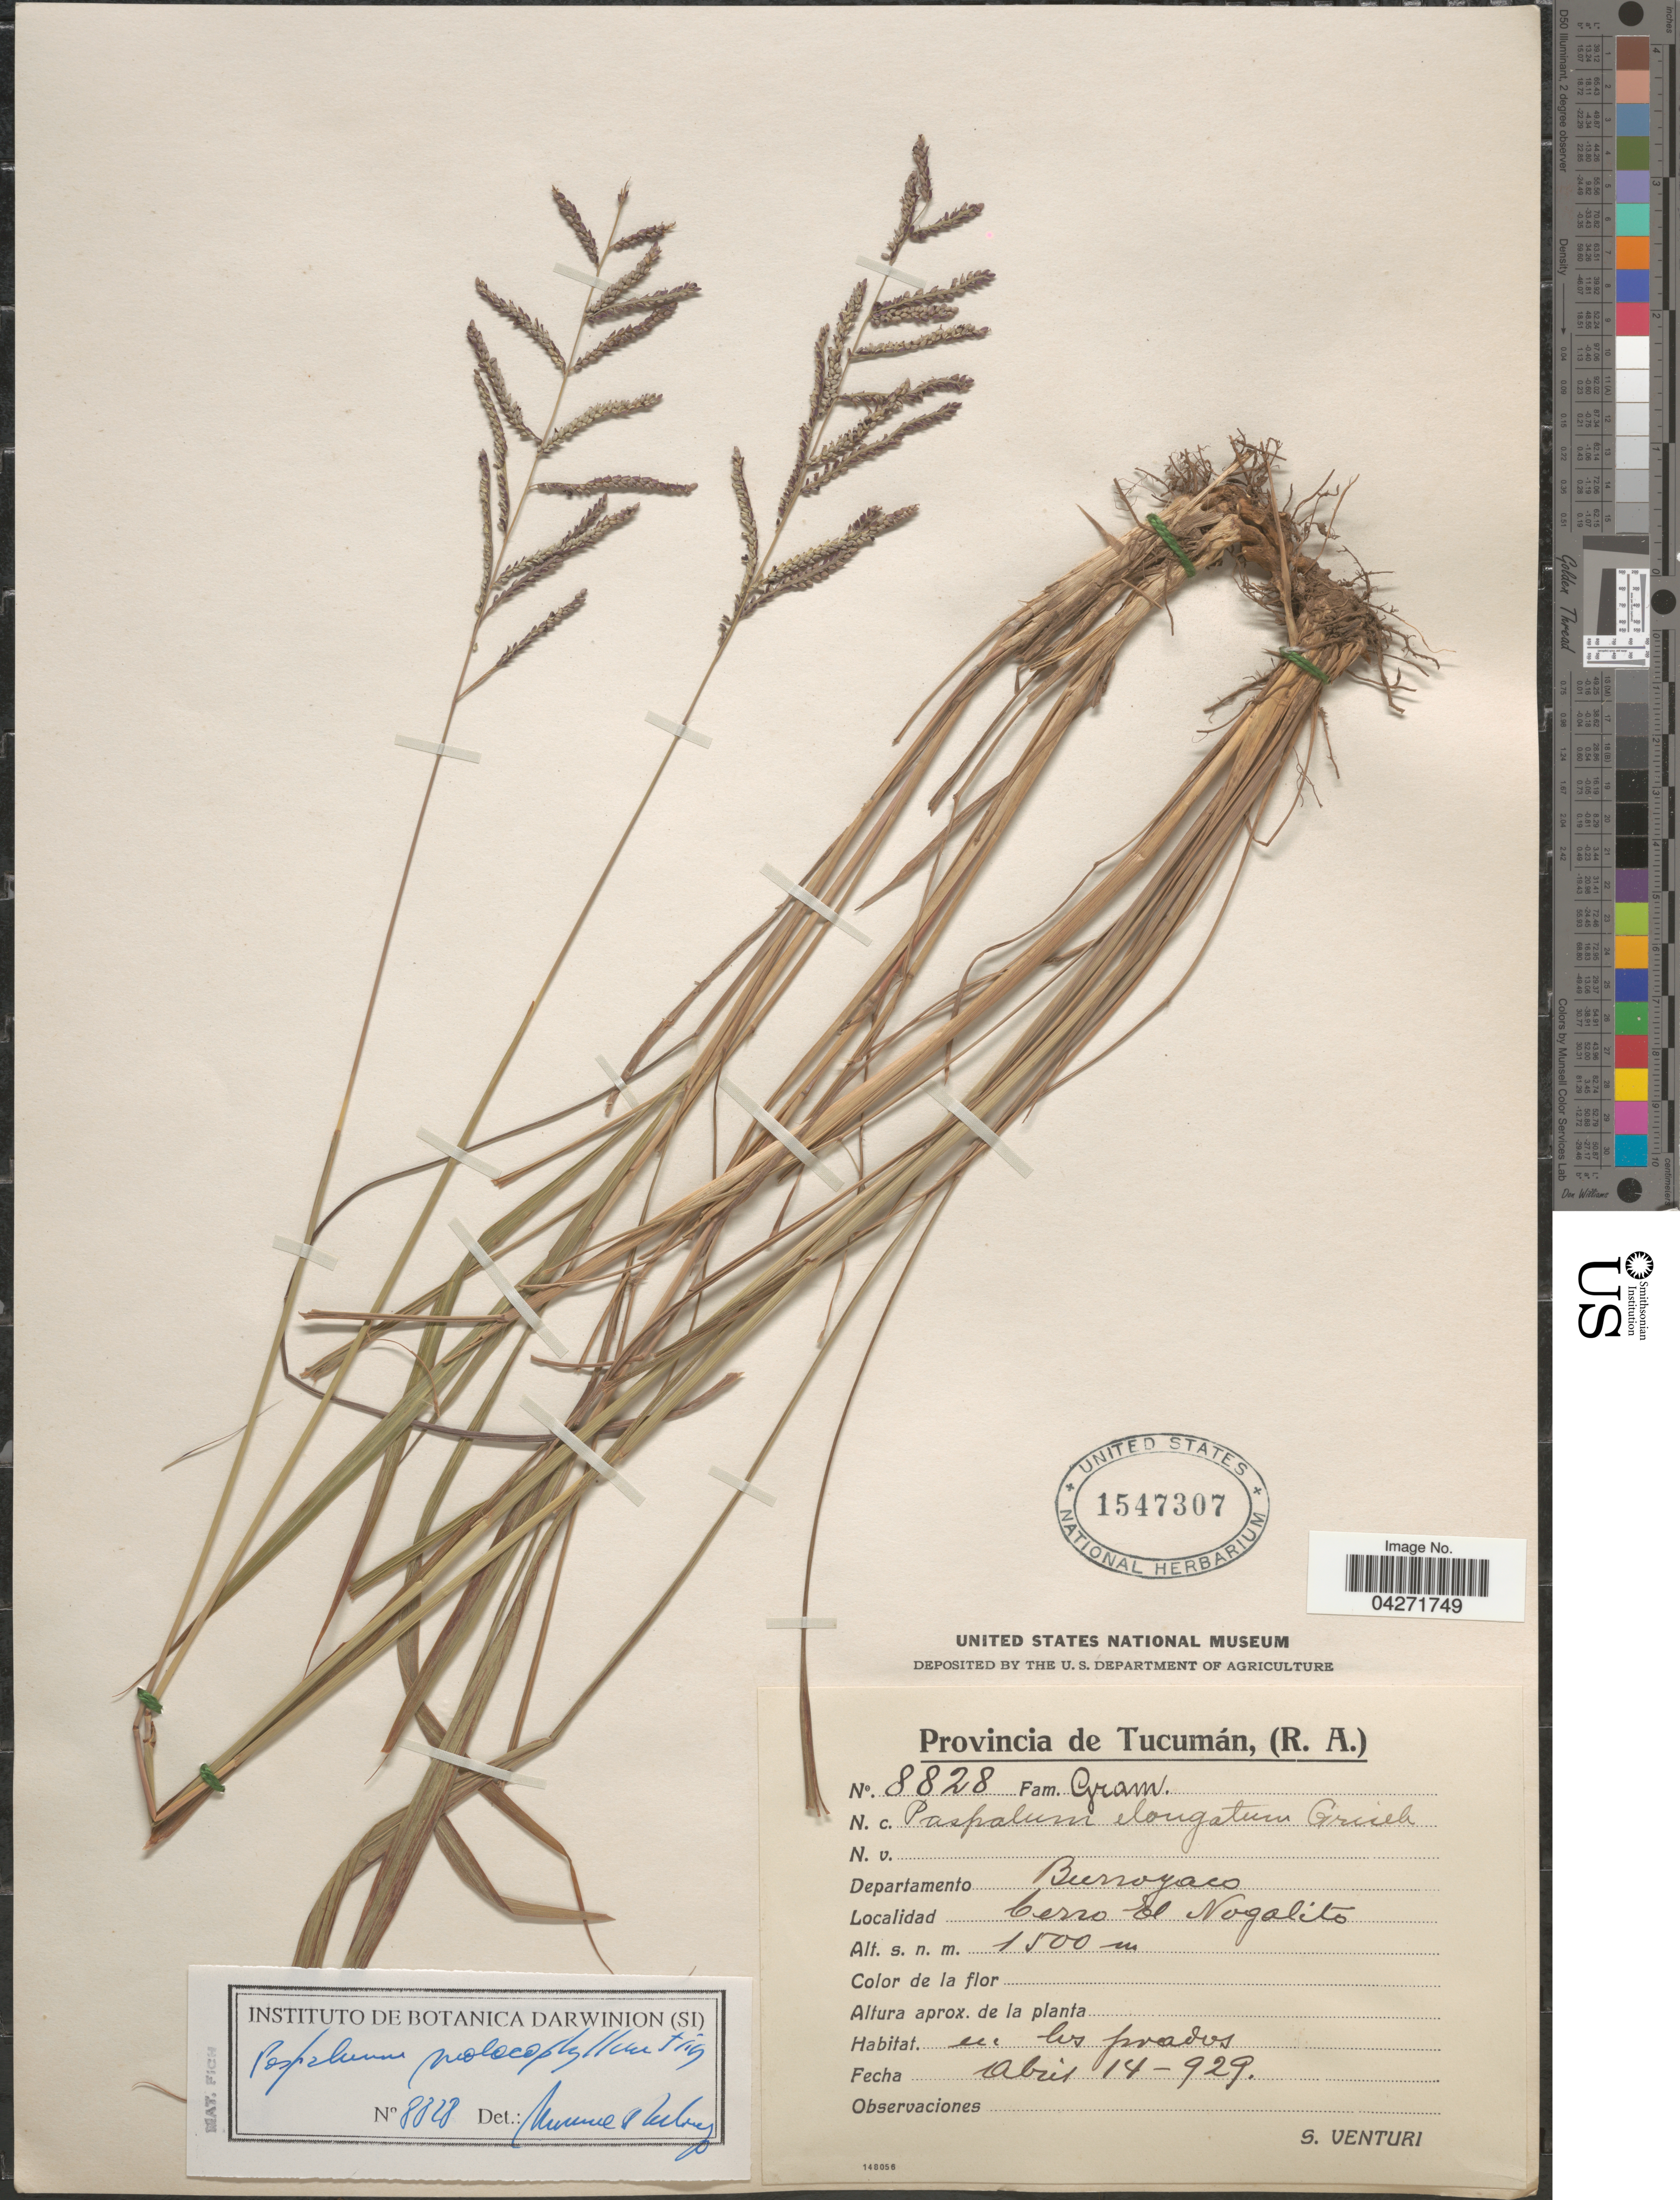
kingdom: Plantae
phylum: Tracheophyta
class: Liliopsida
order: Poales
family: Poaceae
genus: Paspalum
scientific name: Paspalum malacophyllum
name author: Trin.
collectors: S. Venturi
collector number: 8828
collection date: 1929-04-14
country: Argentina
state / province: Tucuman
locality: Departamento Burruyacú. Cerro El Nogalito.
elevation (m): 1500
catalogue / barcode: US 1547307